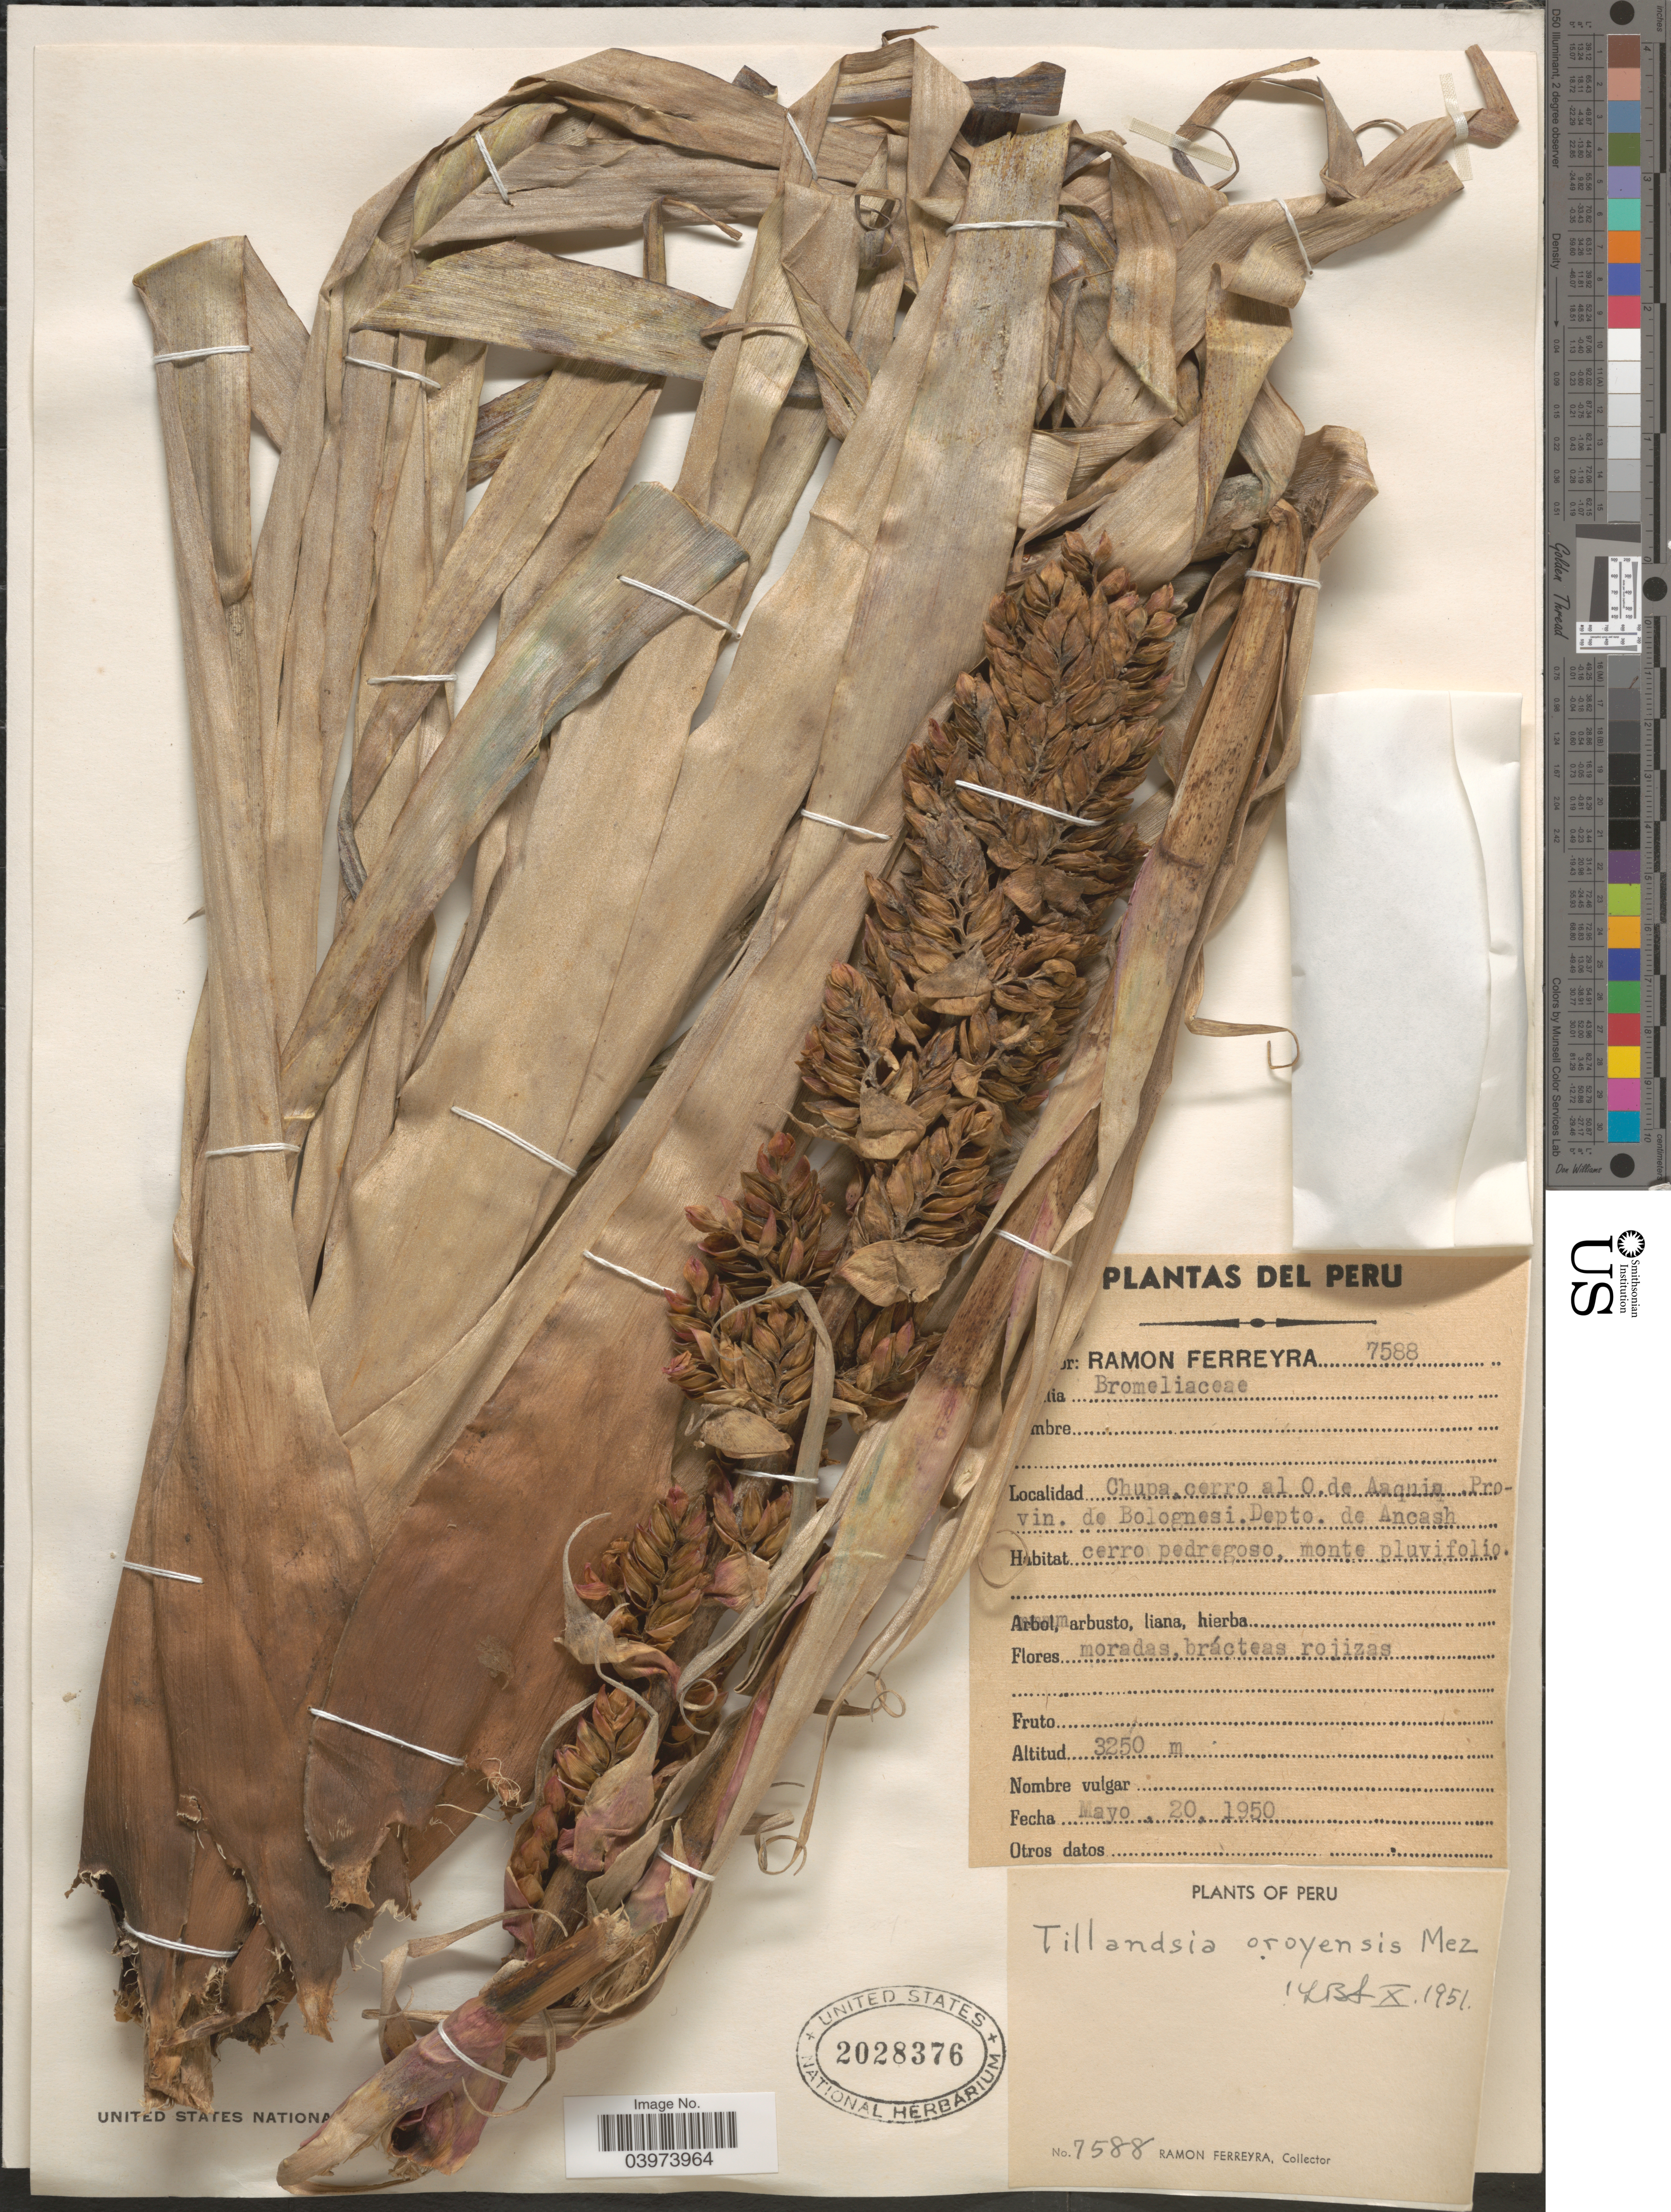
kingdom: Plantae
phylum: Tracheophyta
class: Liliopsida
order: Poales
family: Bromeliaceae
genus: Tillandsia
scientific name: Tillandsia oroyensis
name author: Mez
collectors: R. A. Ferreyra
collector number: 7588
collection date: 1950-05-20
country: Peru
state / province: Ancash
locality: Chupa, cerro al O. de Aaquia. Provin. de Bolognesi. Depto. de Ancash.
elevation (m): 3250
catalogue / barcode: US 2028376